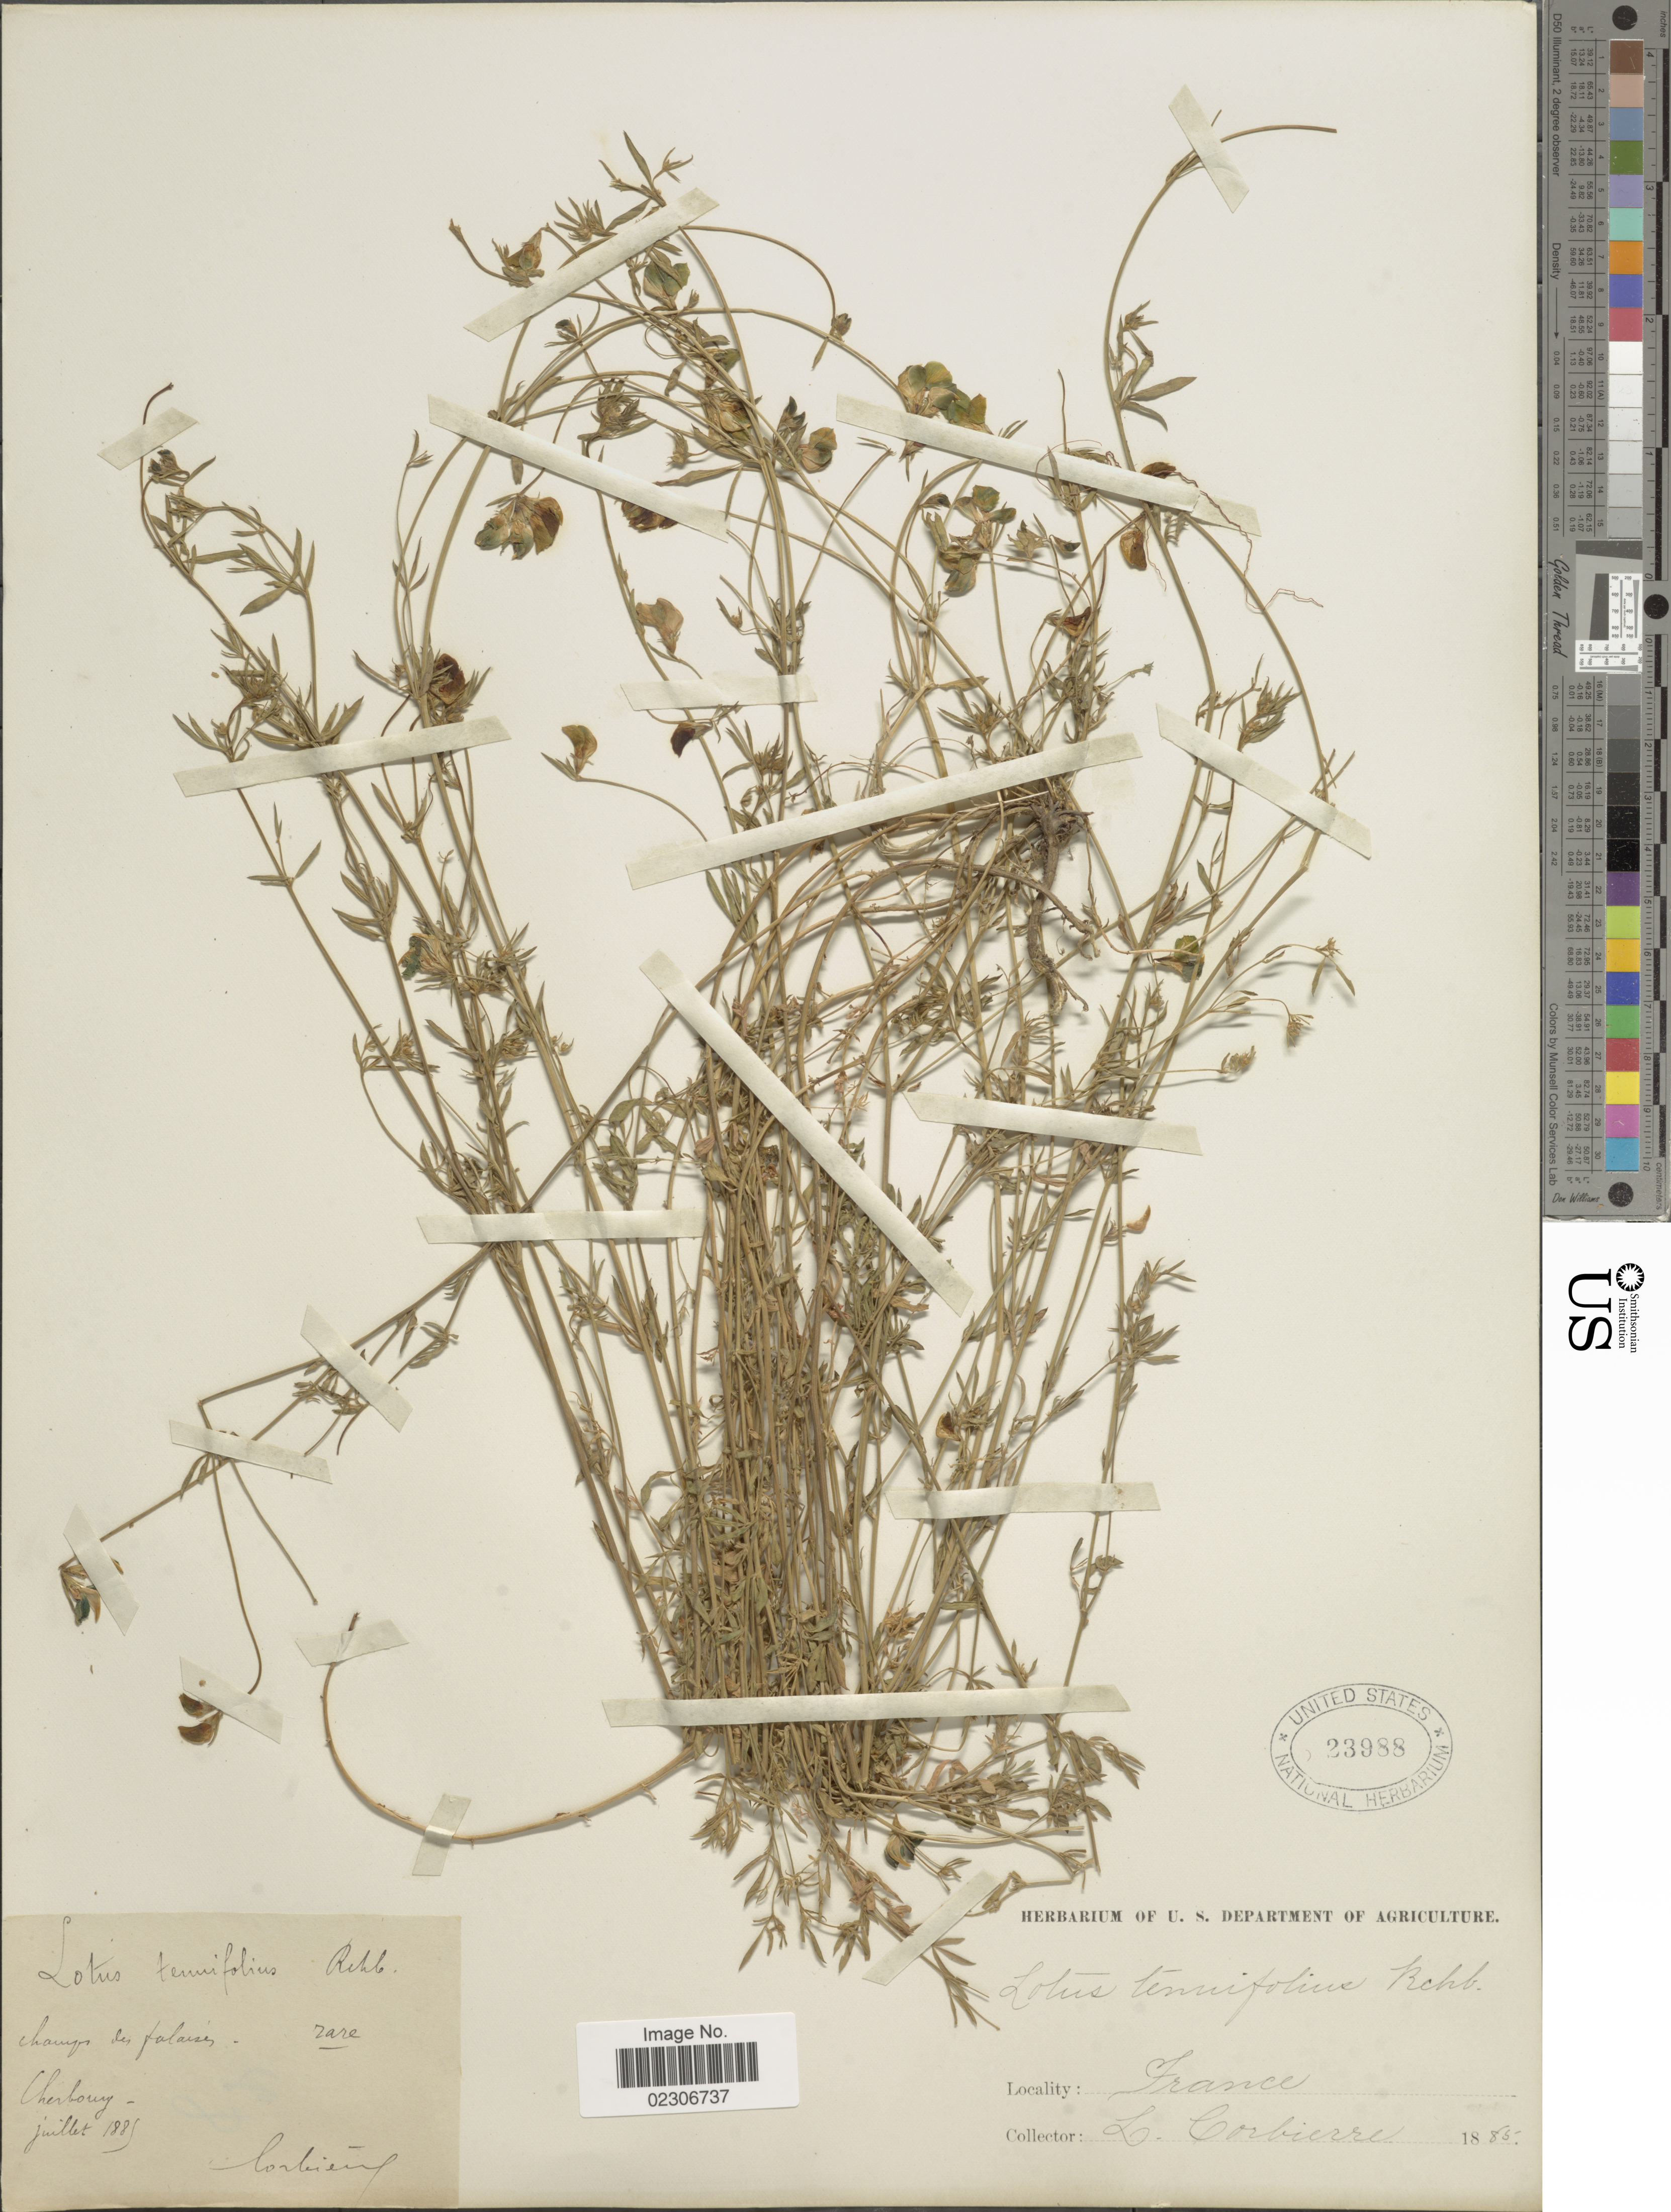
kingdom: Plantae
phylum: Tracheophyta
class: Magnoliopsida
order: Fabales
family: Fabaceae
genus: Lotus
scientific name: Lotus tenuifolius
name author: Rchb.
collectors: L. Corbière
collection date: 1885-07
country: France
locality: France, Champs du falares [interpreted], Cherboug.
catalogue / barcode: US 23988